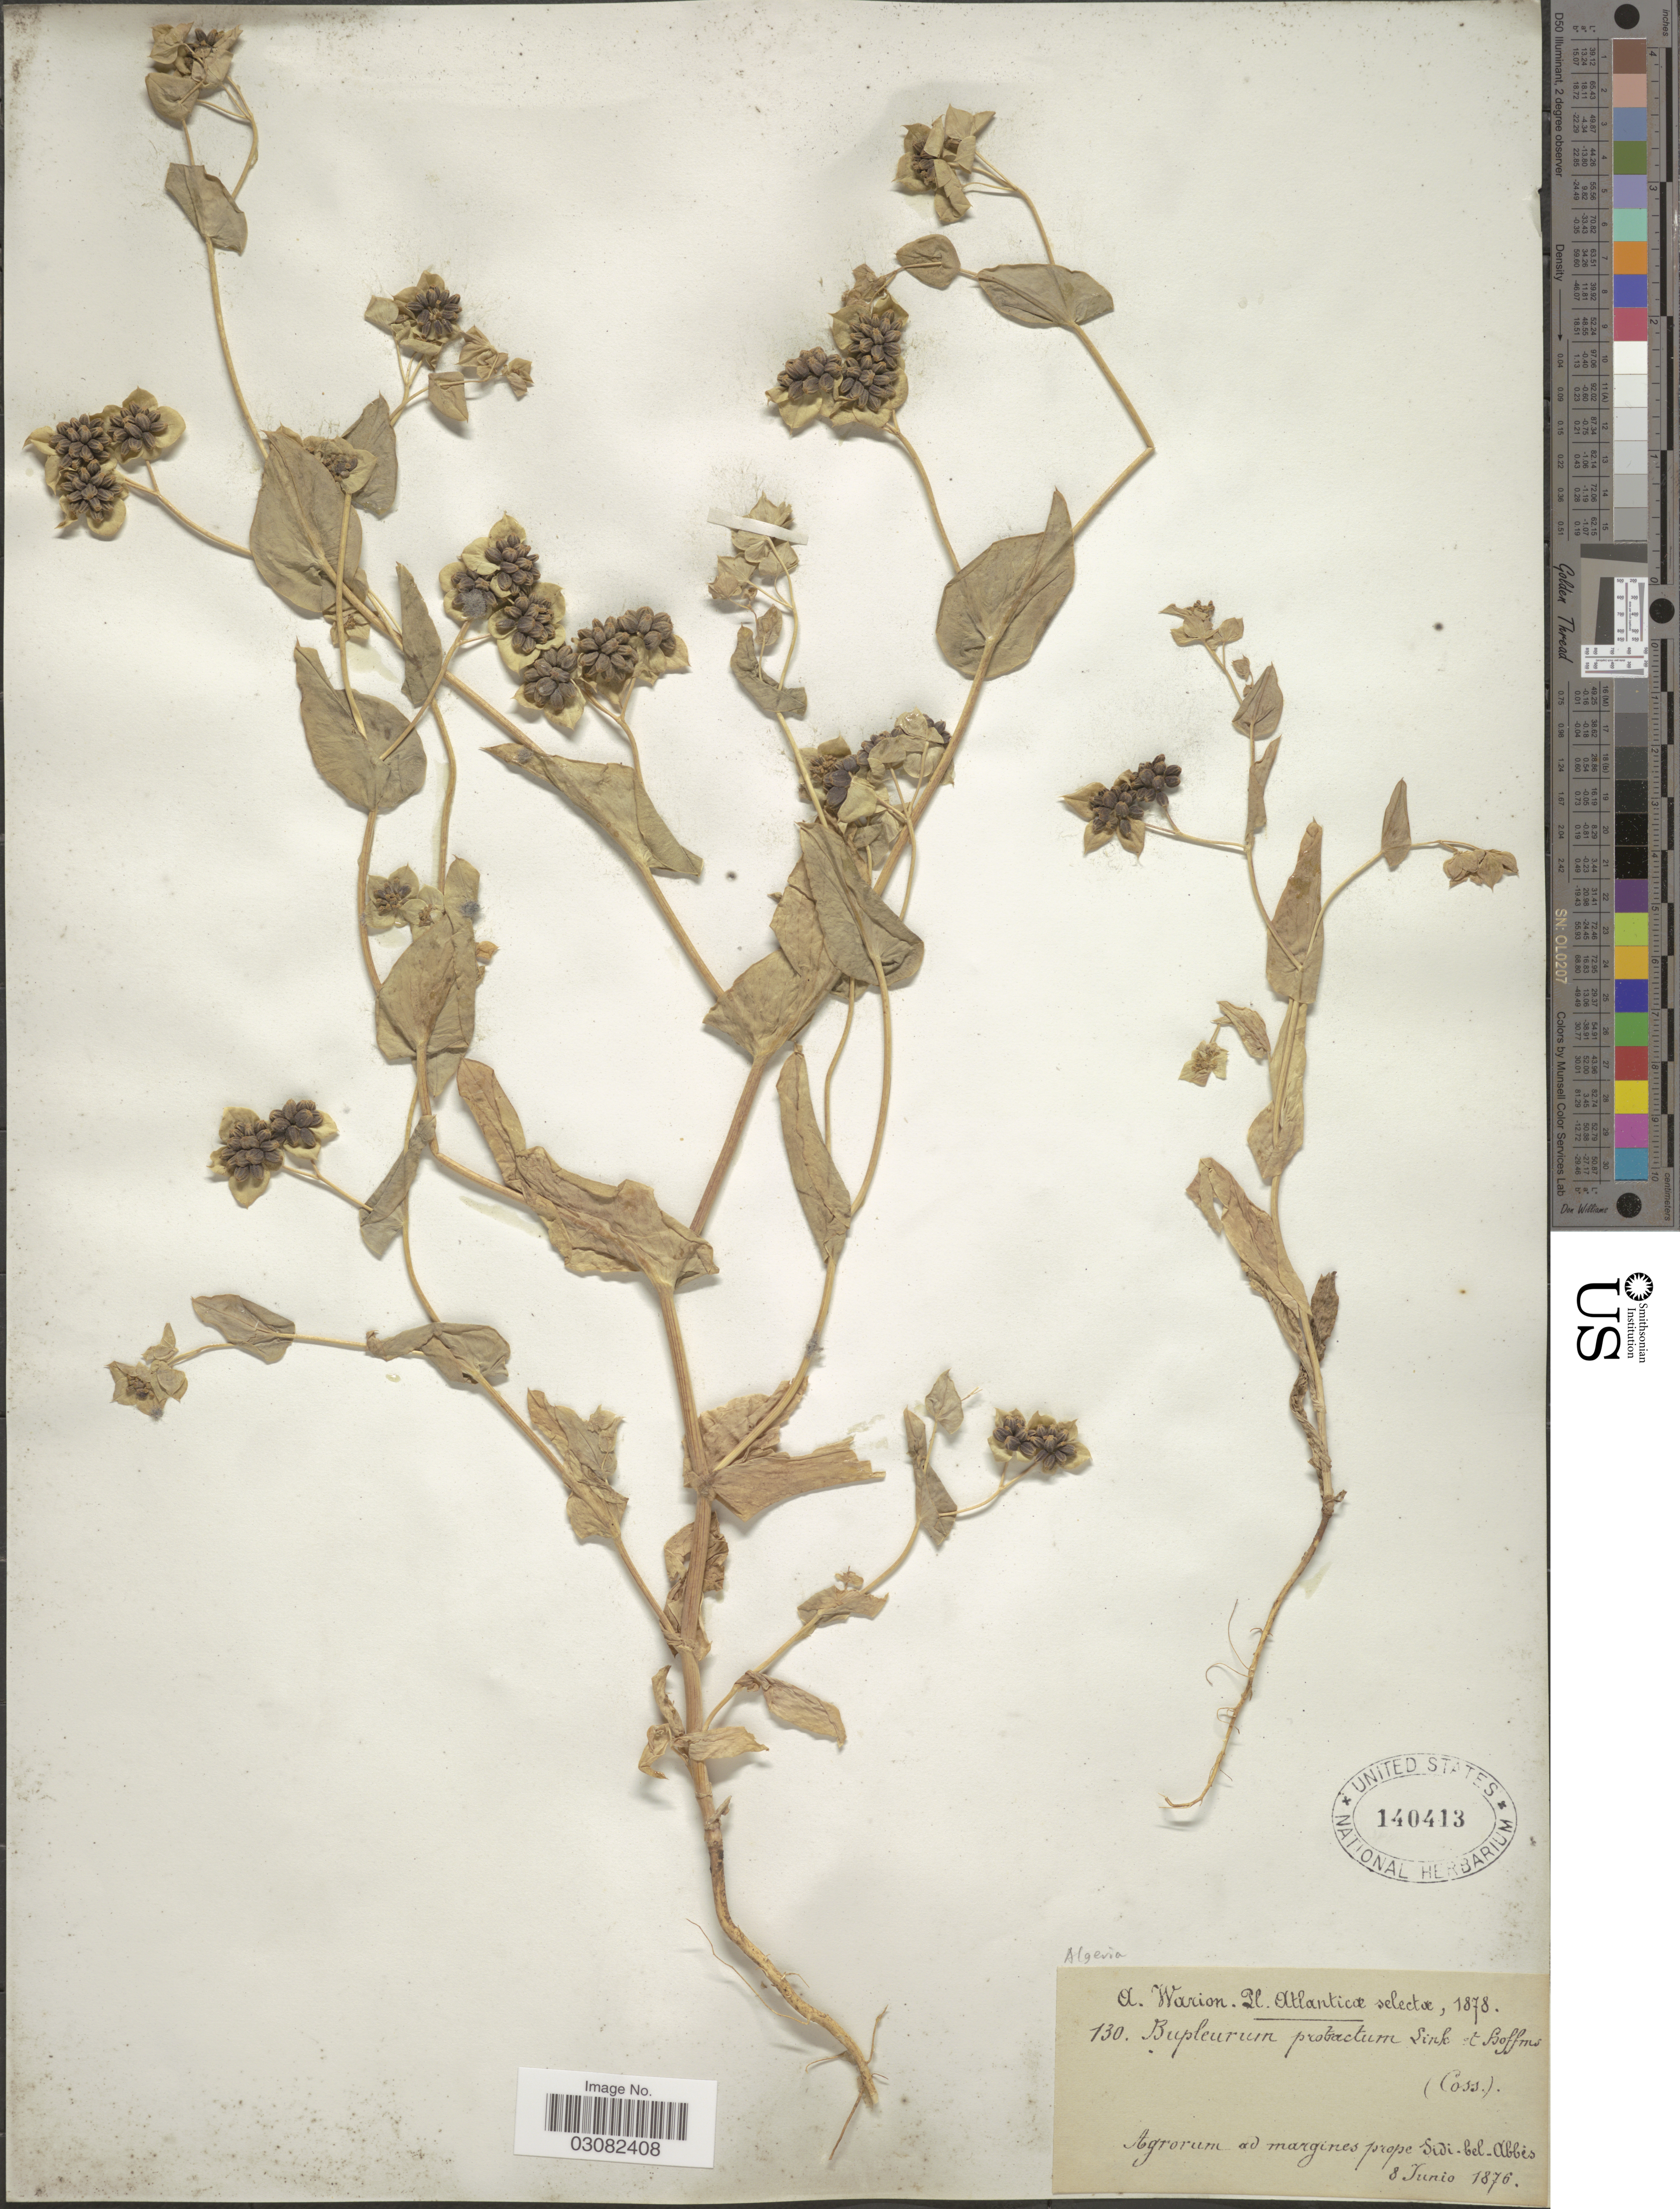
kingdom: Plantae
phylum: Tracheophyta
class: Magnoliopsida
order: Apiales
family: Apiaceae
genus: Bupleurum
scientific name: Bupleurum proctractum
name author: Hoffmanns. & Link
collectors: A. Warion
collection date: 1876-06-08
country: Algeria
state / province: Sidi Bel Abbes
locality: Agrorum ad margines prope Sidi-bel-Abbès.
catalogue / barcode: US 140413